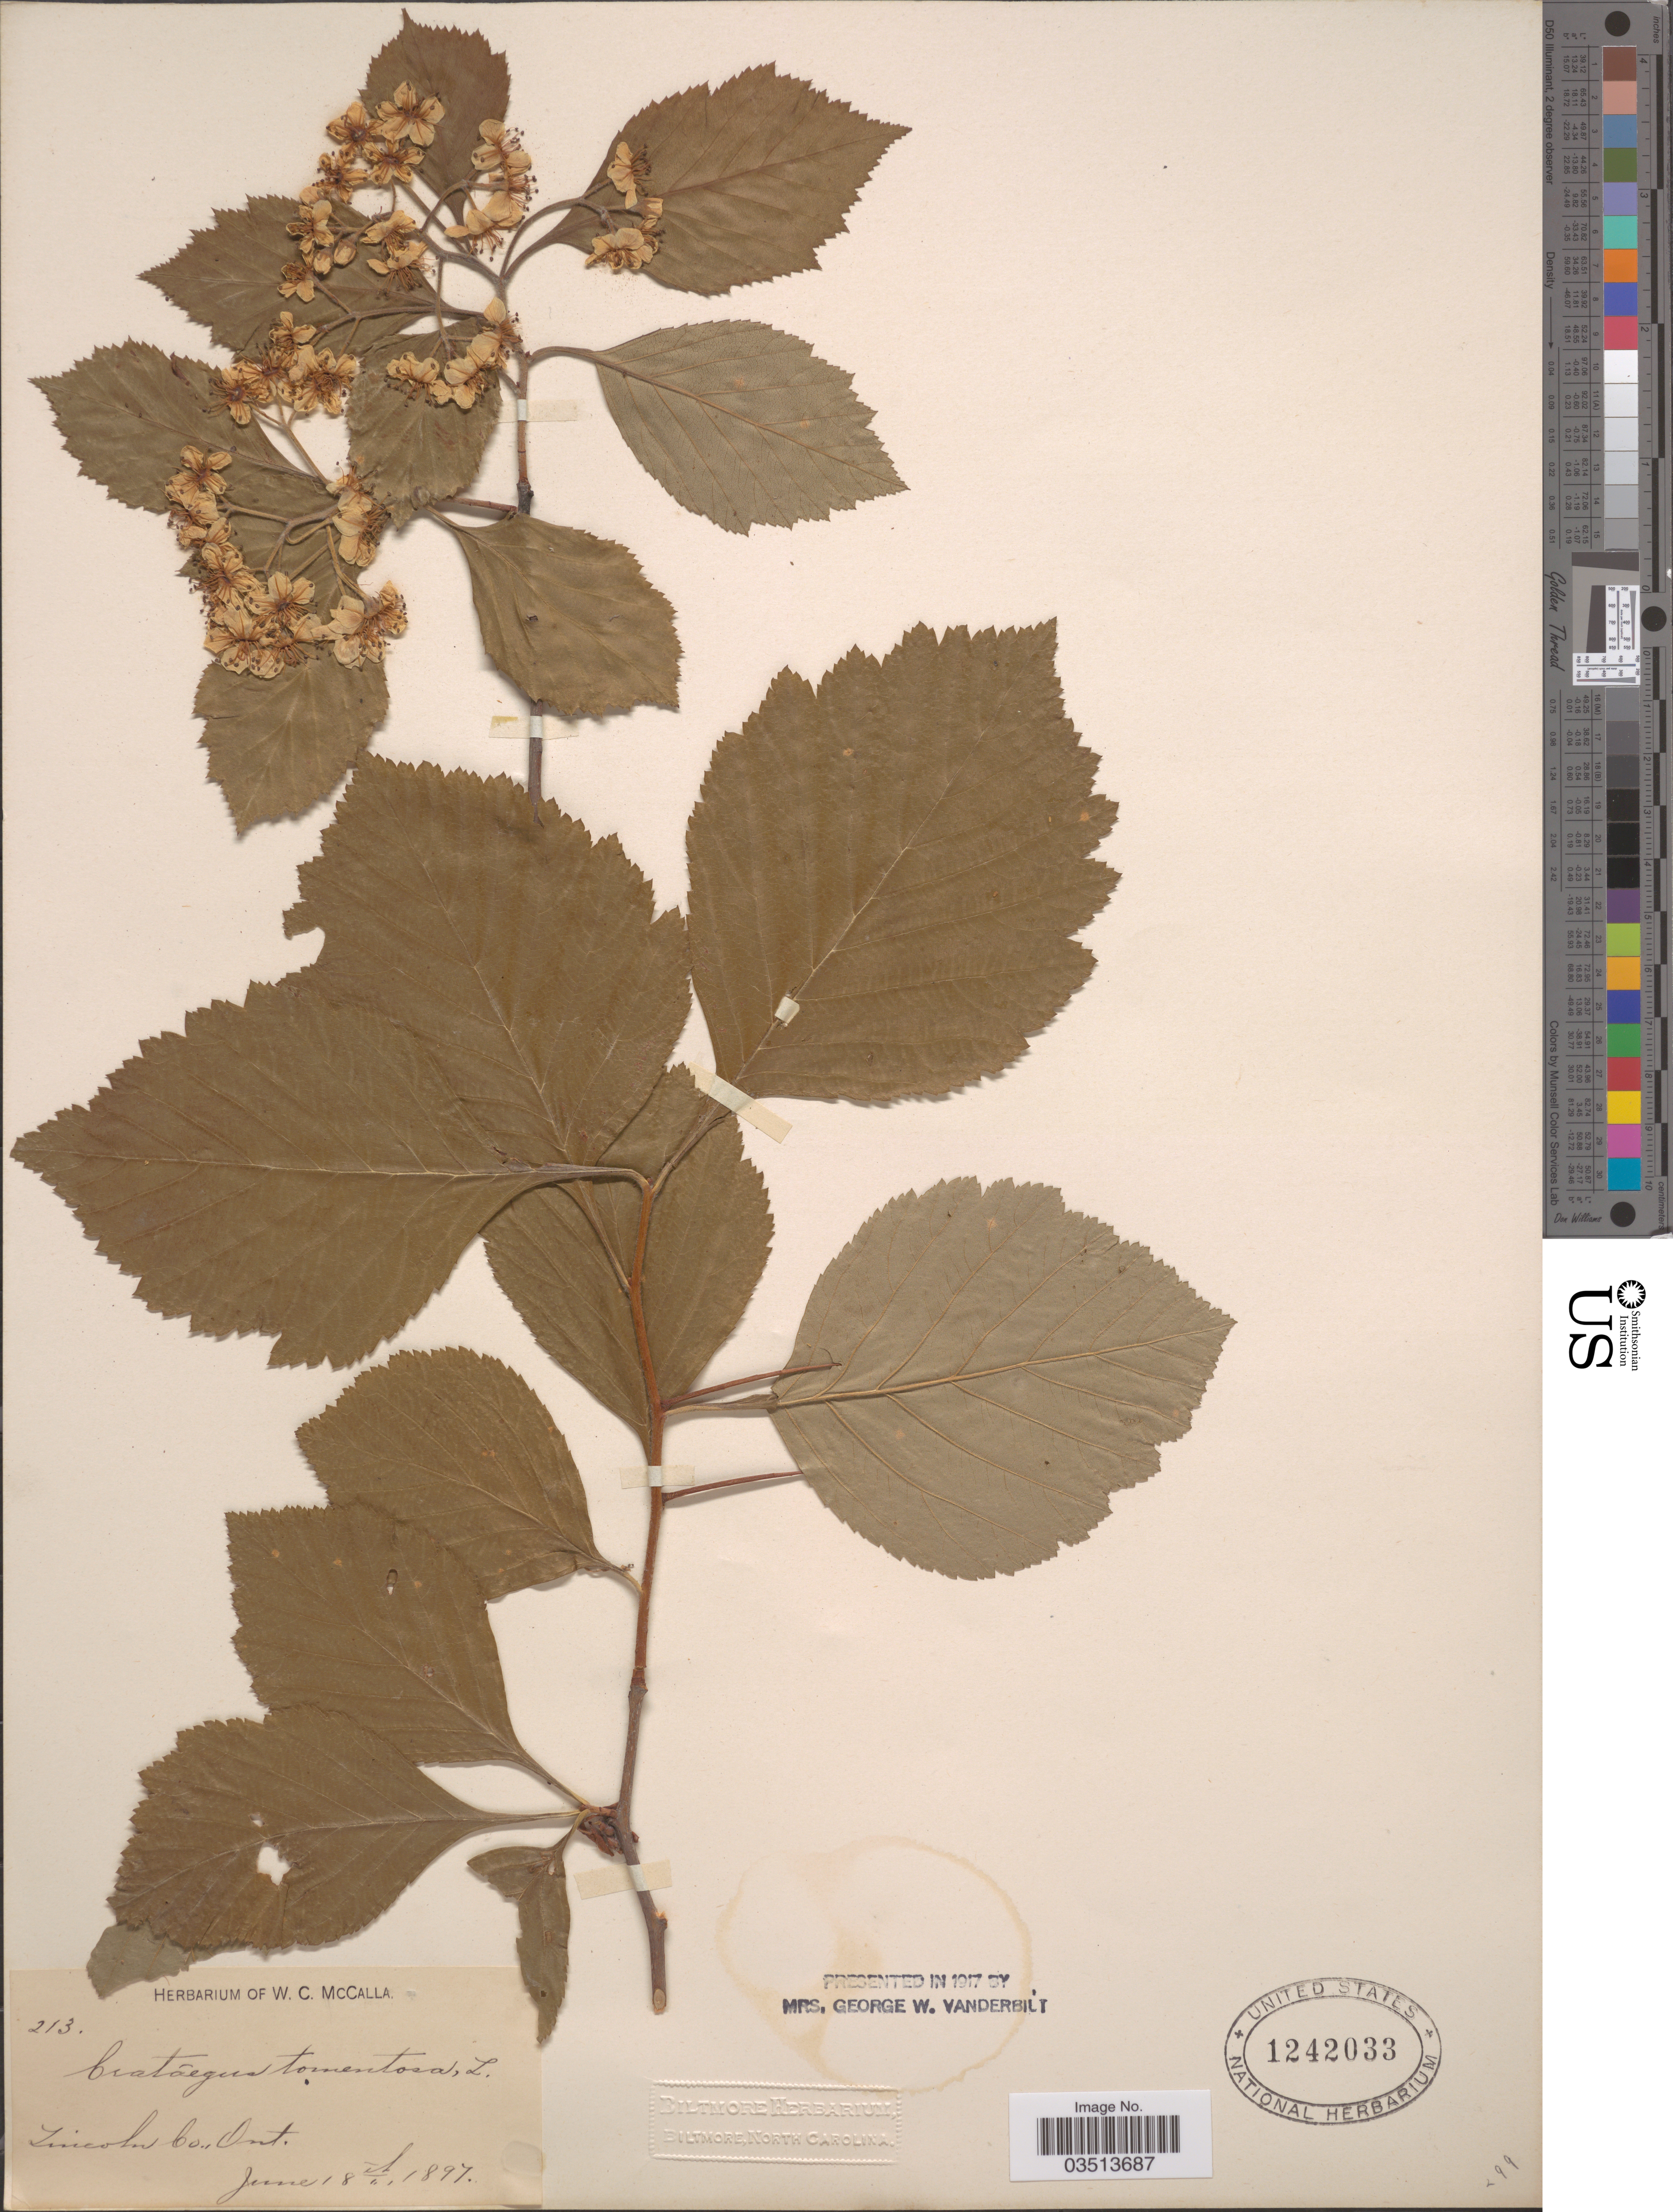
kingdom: Plantae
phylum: Tracheophyta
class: Magnoliopsida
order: Rosales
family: Rosaceae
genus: Crataegus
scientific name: Crataegus calpodendron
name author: (Ehrh.) Medik.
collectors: ex herb. W. C. McCalla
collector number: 213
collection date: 1897-06-18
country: Canada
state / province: Ontario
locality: Lincoln Co.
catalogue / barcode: US 1242033